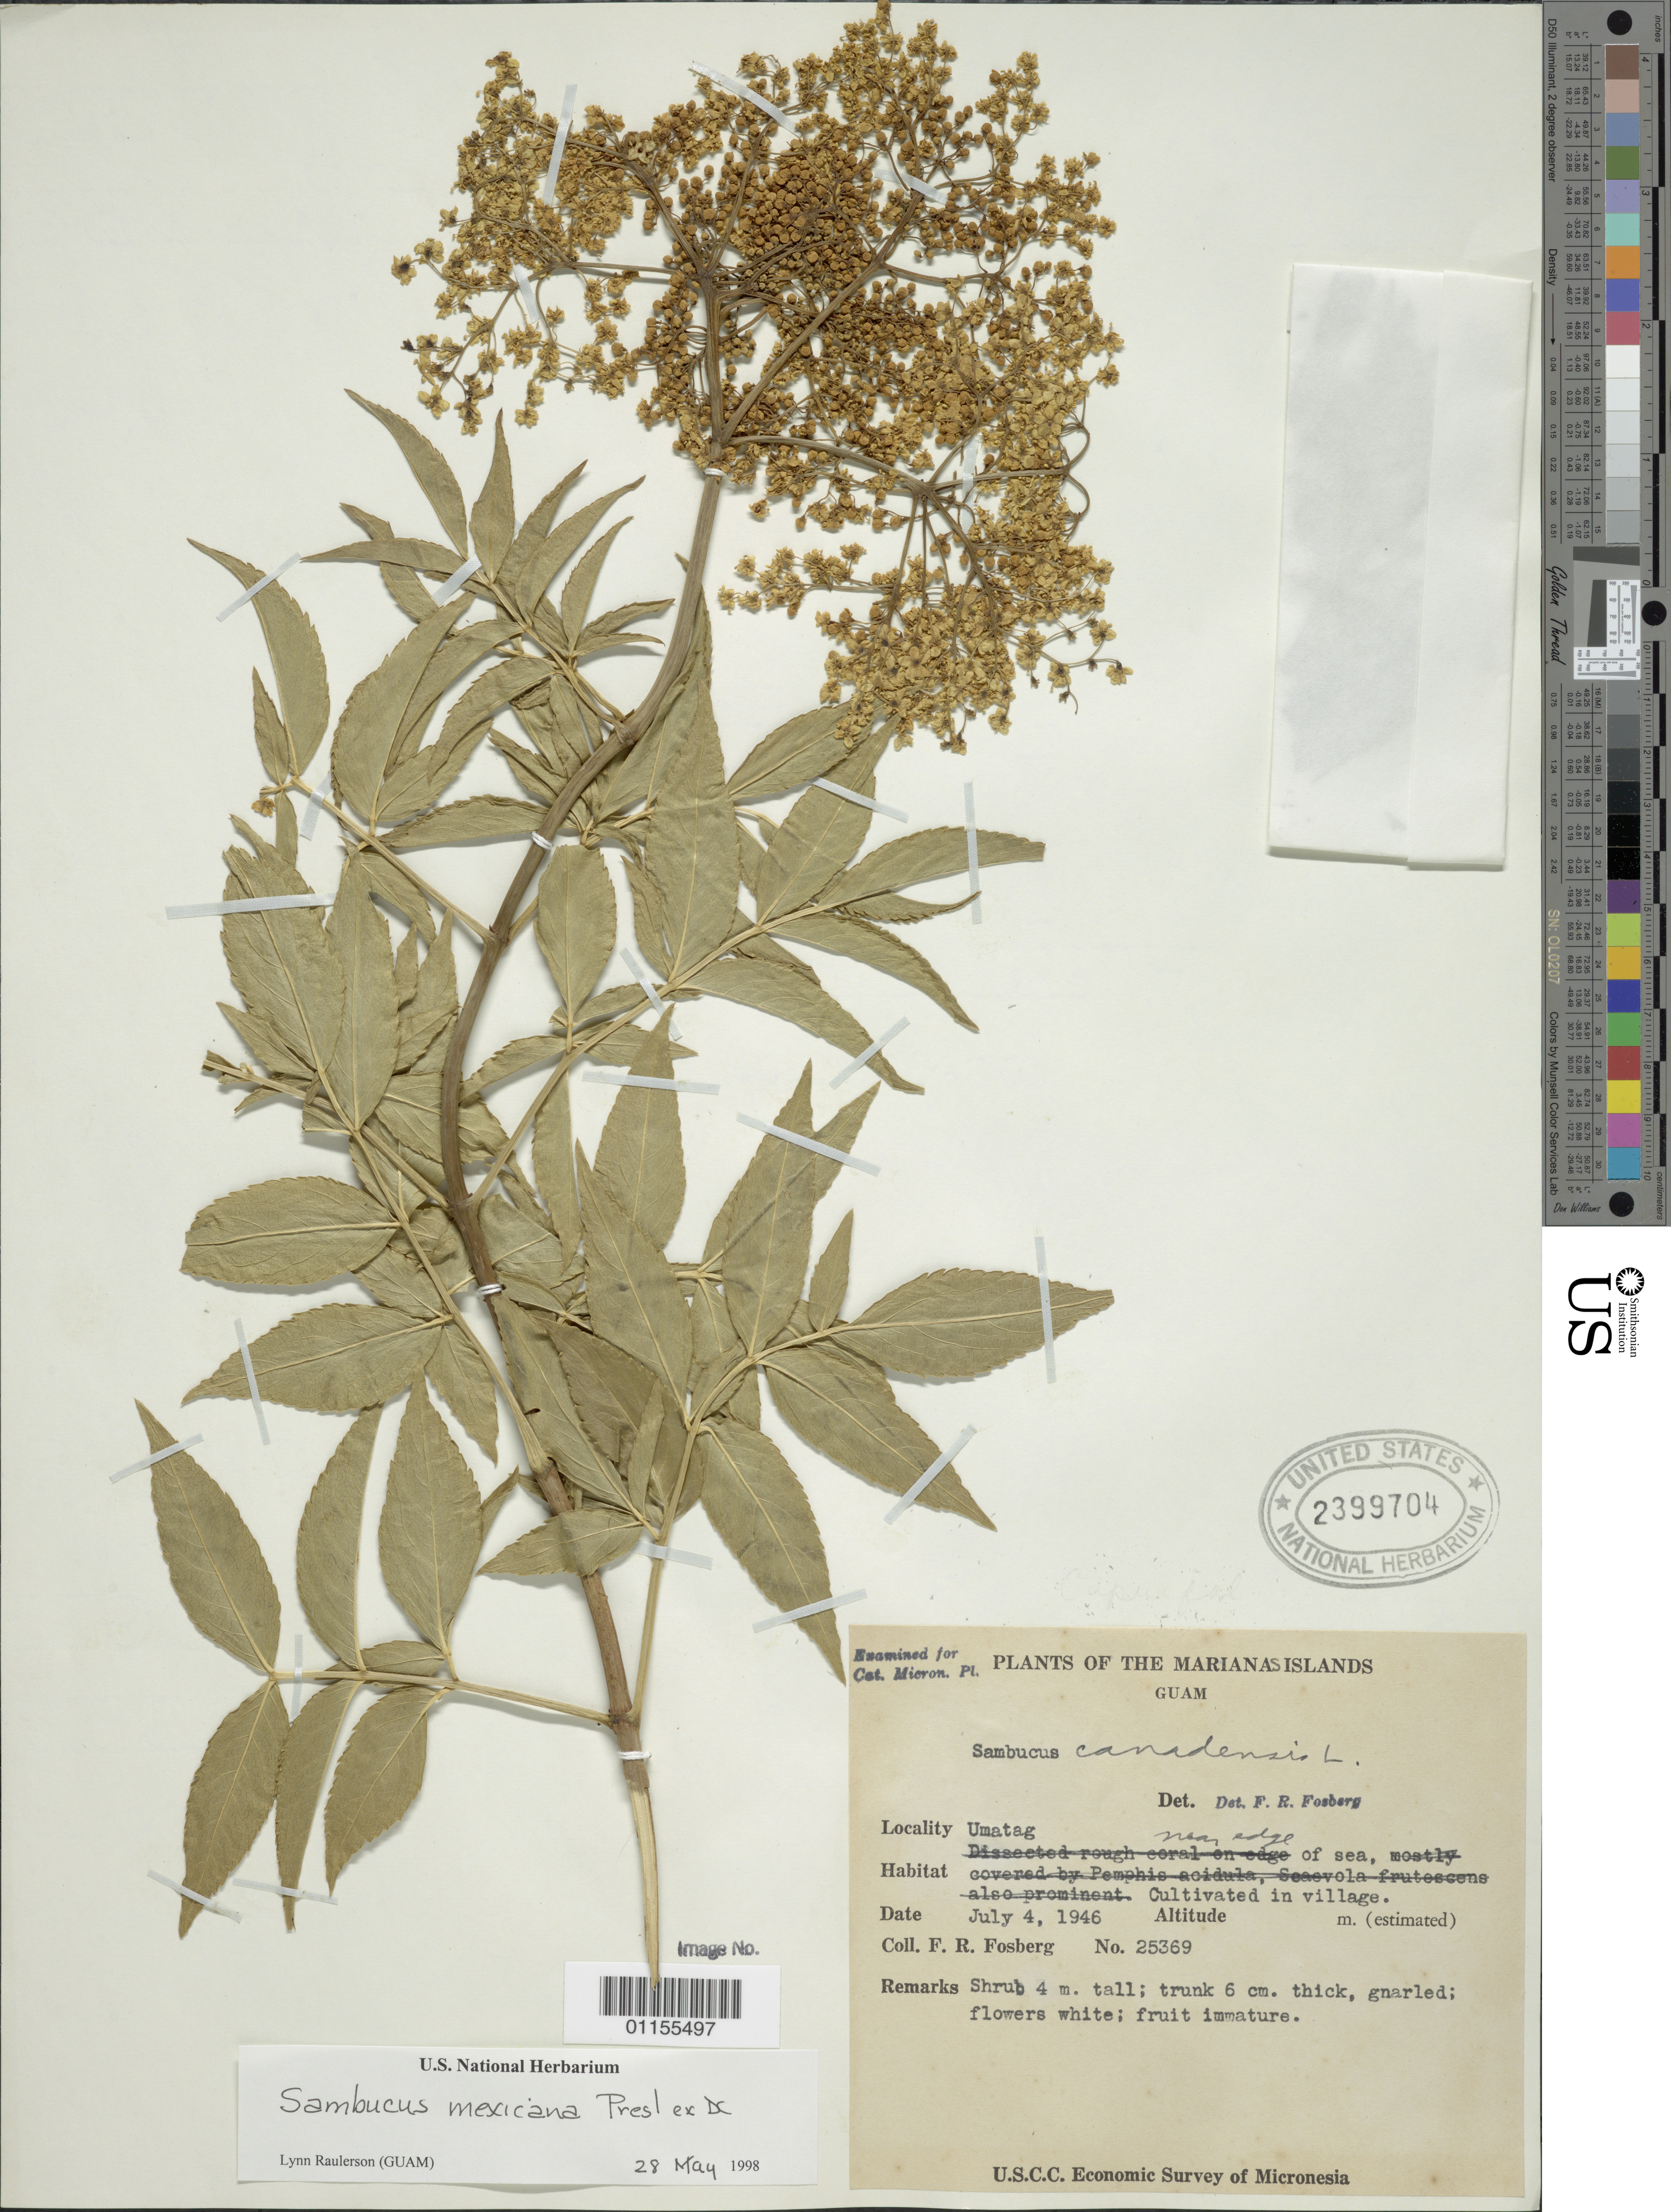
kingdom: Plantae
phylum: Tracheophyta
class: Magnoliopsida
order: Dipsacales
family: Viburnaceae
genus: Sambucus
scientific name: Sambucus mexicana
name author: C. Presl ex DC.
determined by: Raulerson, L.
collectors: F. R. Fosberg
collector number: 25369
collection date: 1946-07-04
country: Guam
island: Guam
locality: Umatag, Cultivated in village.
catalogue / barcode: US 2399704